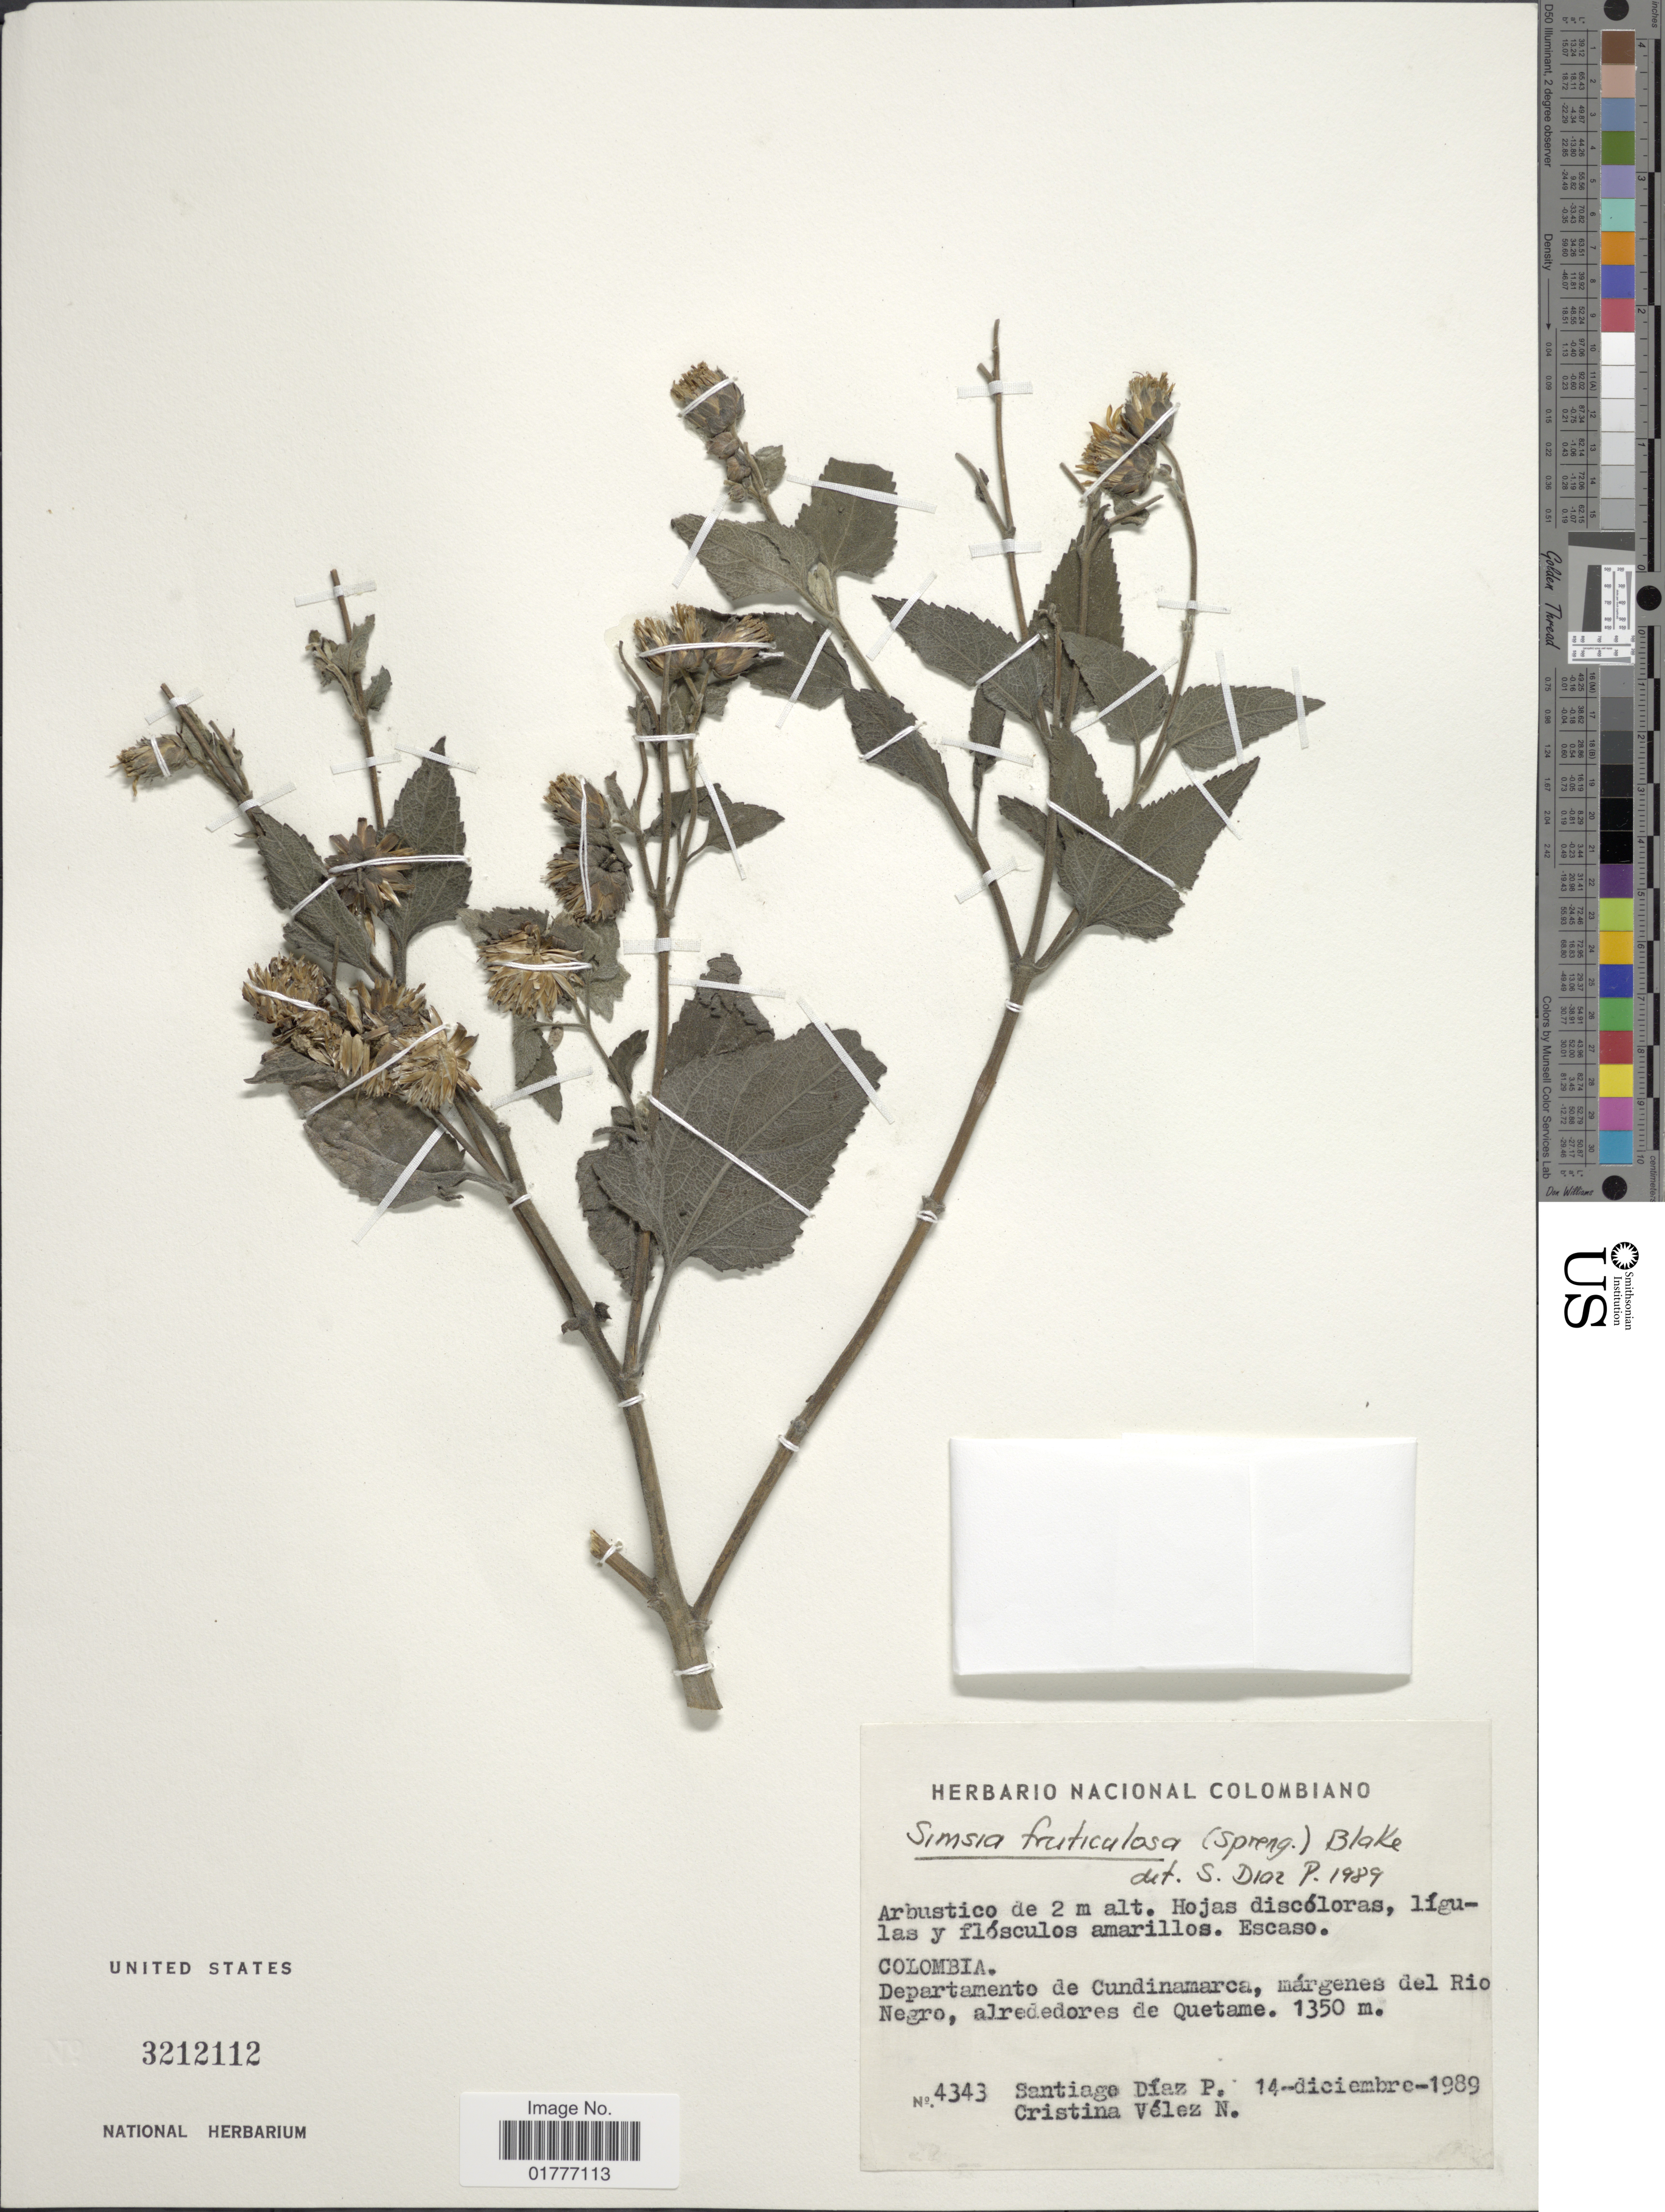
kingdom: Plantae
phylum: Tracheophyta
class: Magnoliopsida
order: Asterales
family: Asteraceae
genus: Simsia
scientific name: Simsia fruticulosa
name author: (Spreng.) S.F. Blake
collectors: S. Díaz Píedrahíta & C. Vélez N.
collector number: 4343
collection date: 1989-12-14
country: Colombia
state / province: Cundinamarca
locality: Márgenes del Rio Negro, alrededores de Quetame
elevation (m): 1350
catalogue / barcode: US 3212112